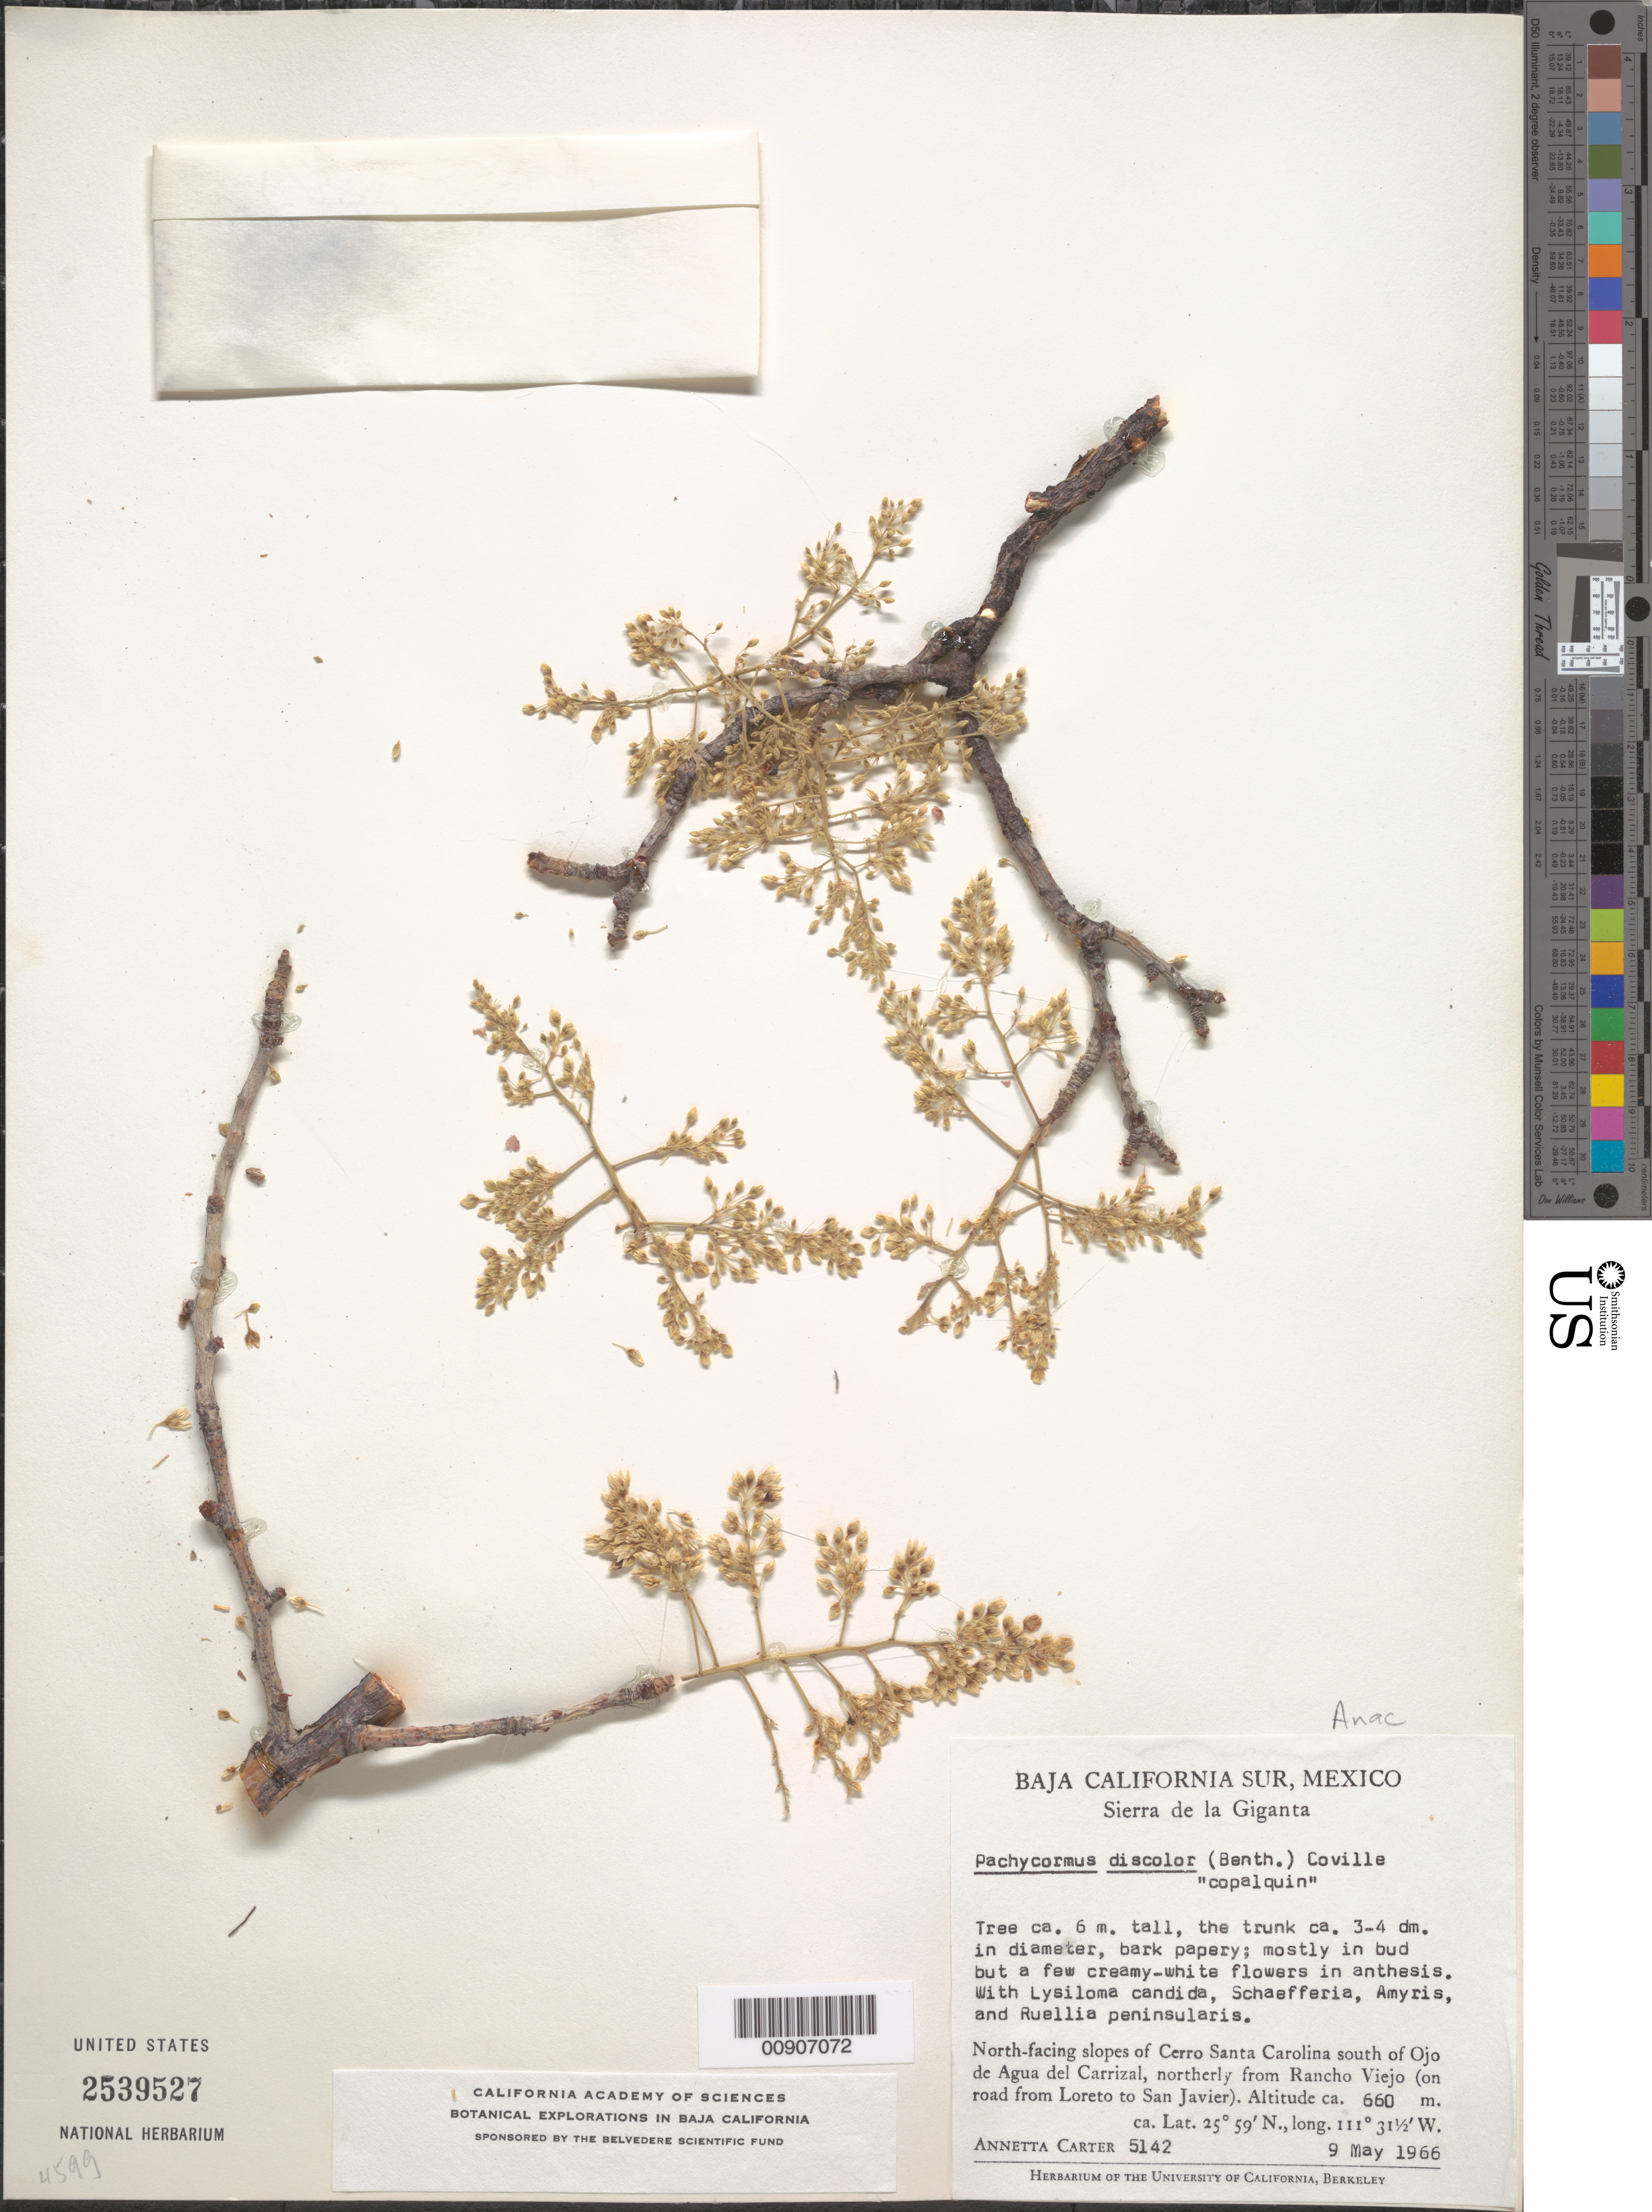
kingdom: Plantae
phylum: Tracheophyta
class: Magnoliopsida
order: Sapindales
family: Anacardiaceae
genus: Pachycormus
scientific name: Pachycormus discolor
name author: (Benth.) Coville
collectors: A. Carter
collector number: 5142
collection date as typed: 09 May 1966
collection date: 1966-05-09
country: Mexico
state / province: Baja California Sur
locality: North-facing slopes of Cerro Santa Carolina south of Ojo de Agua del Carrizal, northerly from Rancho Viejo (on road from Loreto to San Javier). Baja California Sur. Sierra de la Giganta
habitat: With Lysiloma candida, Schaefferia, Amyris, and Ruellia peninsularis.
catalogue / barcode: US 2539527